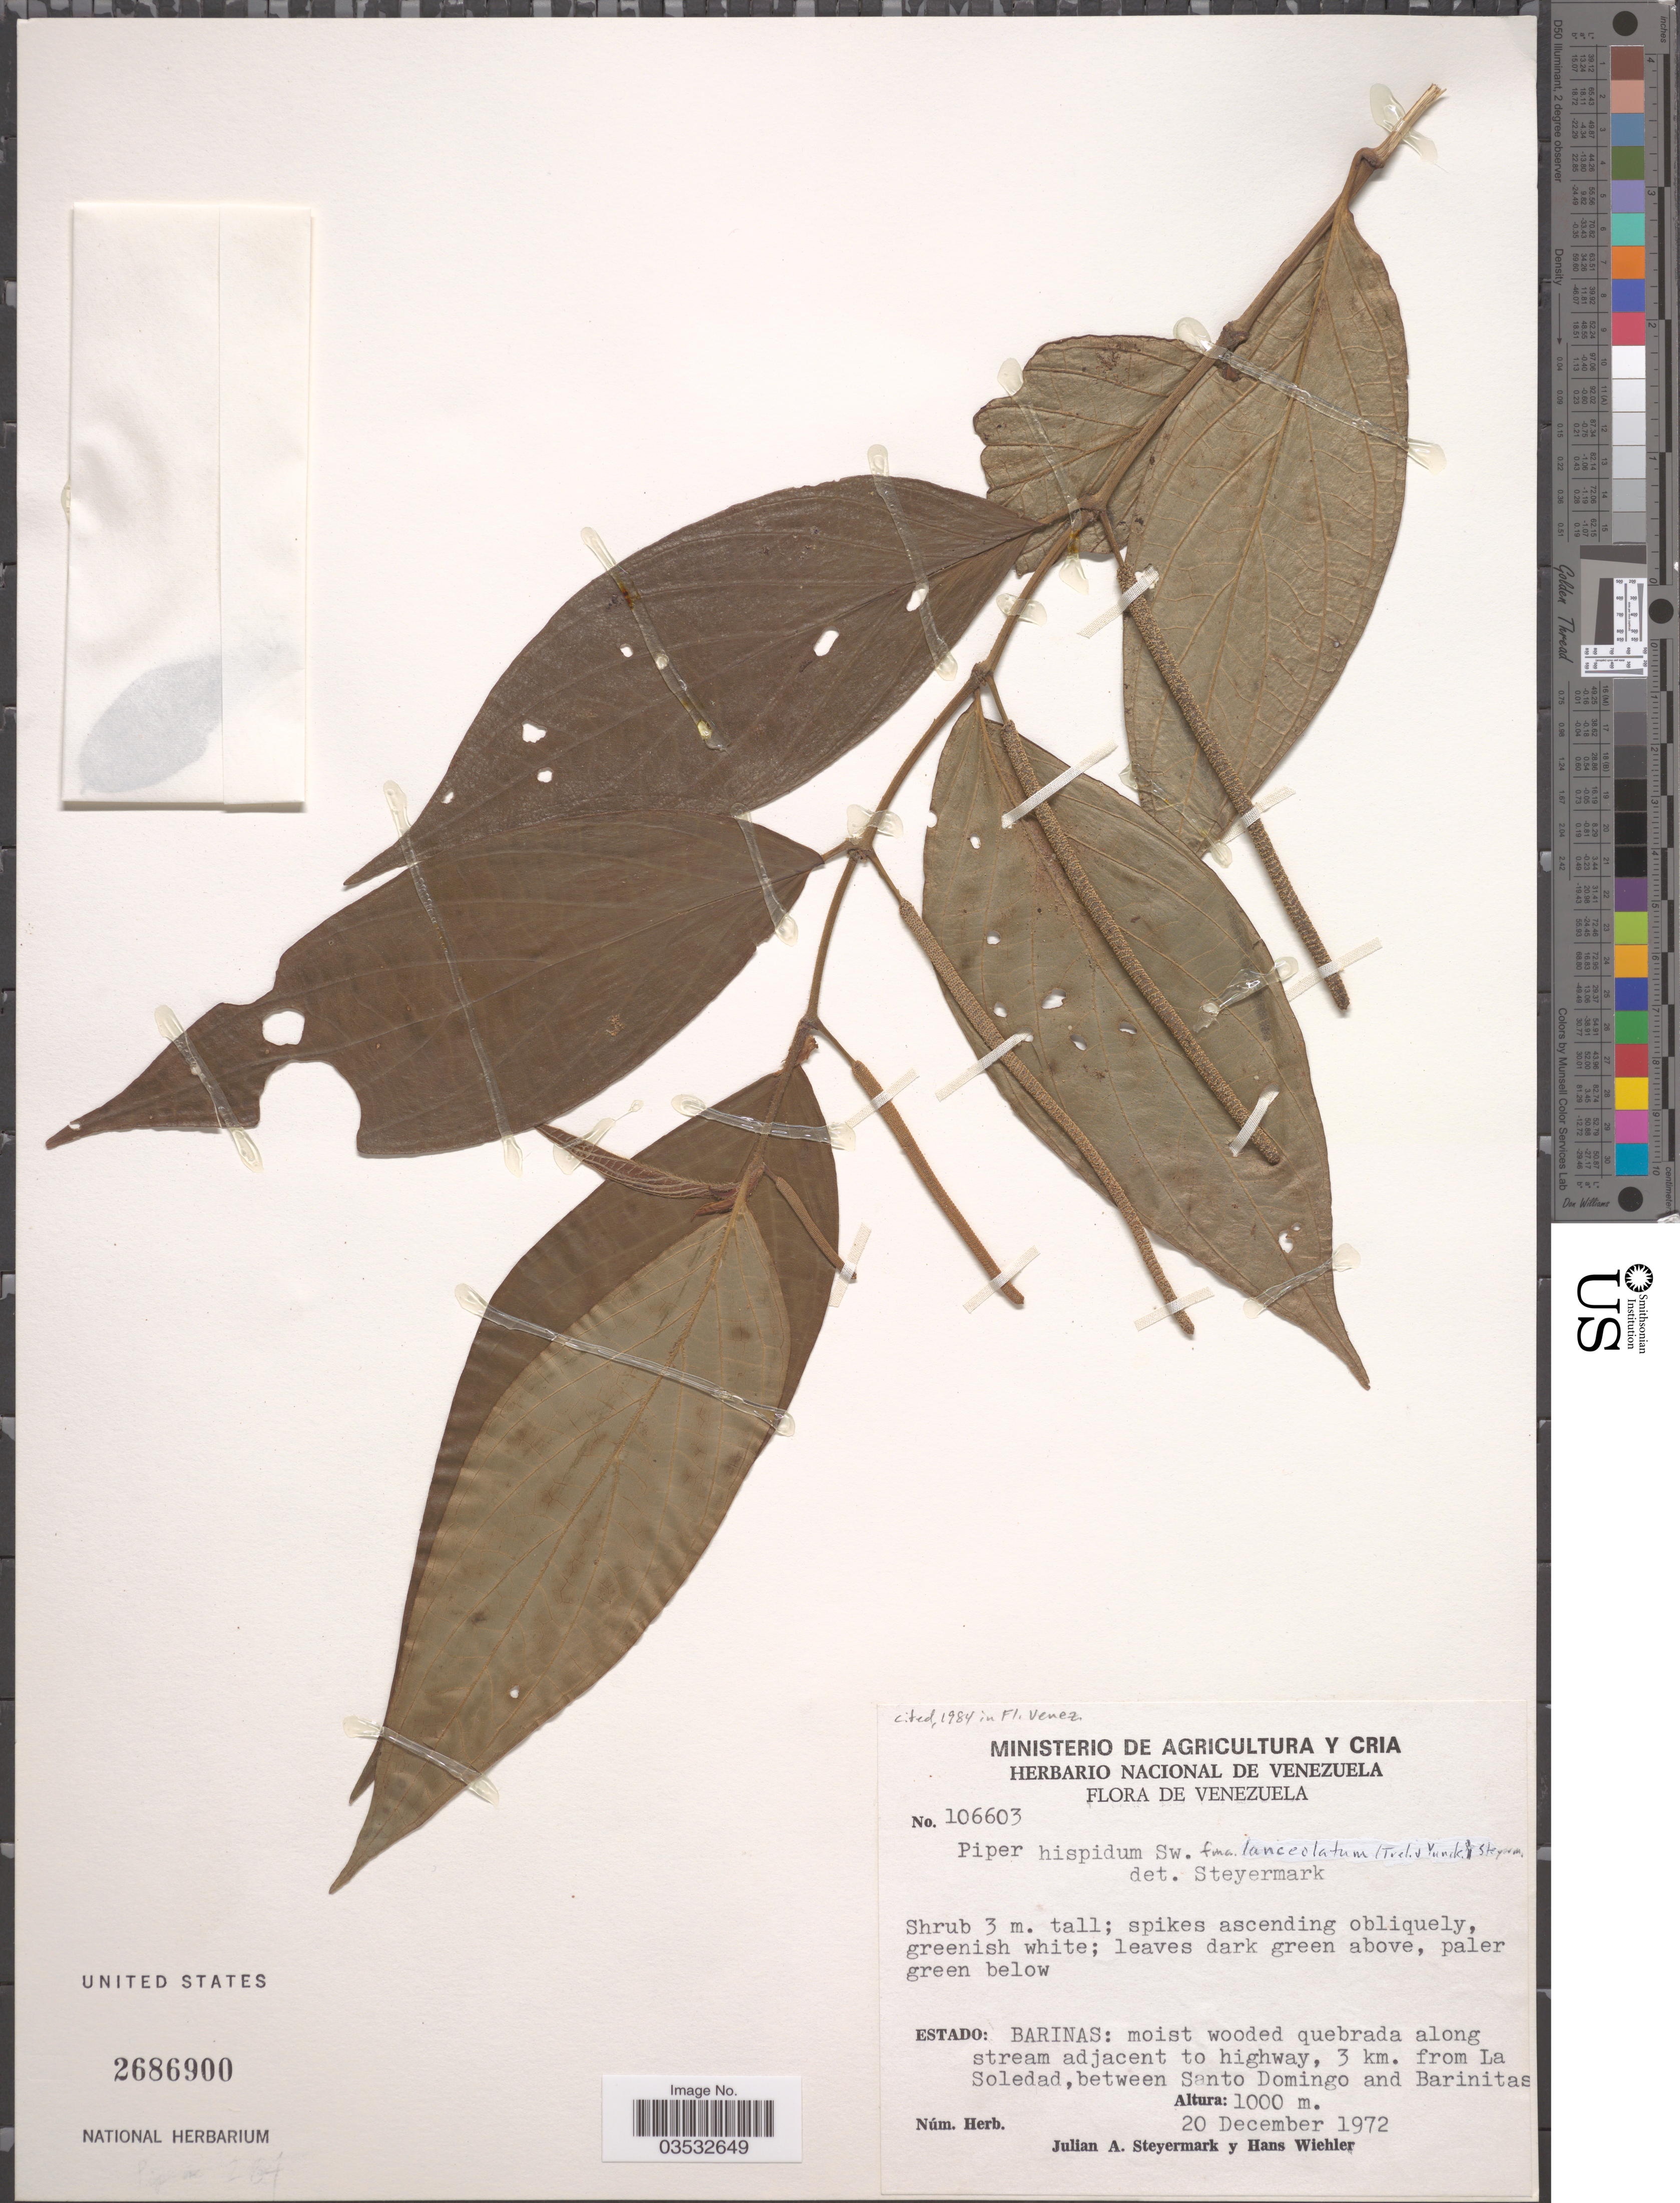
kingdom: Plantae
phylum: Tracheophyta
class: Magnoliopsida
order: Piperales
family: Piperaceae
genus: Piper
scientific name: Piper hispidum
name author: Sw.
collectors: J. Steyermark & H. J. Wiehler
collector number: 106603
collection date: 1972-12-20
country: Venezuela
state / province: Barinas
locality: Moist wooded quebrada along stream adjacent to highway, 3 km. from La Soledad, between Santo Domingo and Barinitas.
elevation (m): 1000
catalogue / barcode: US 2686900